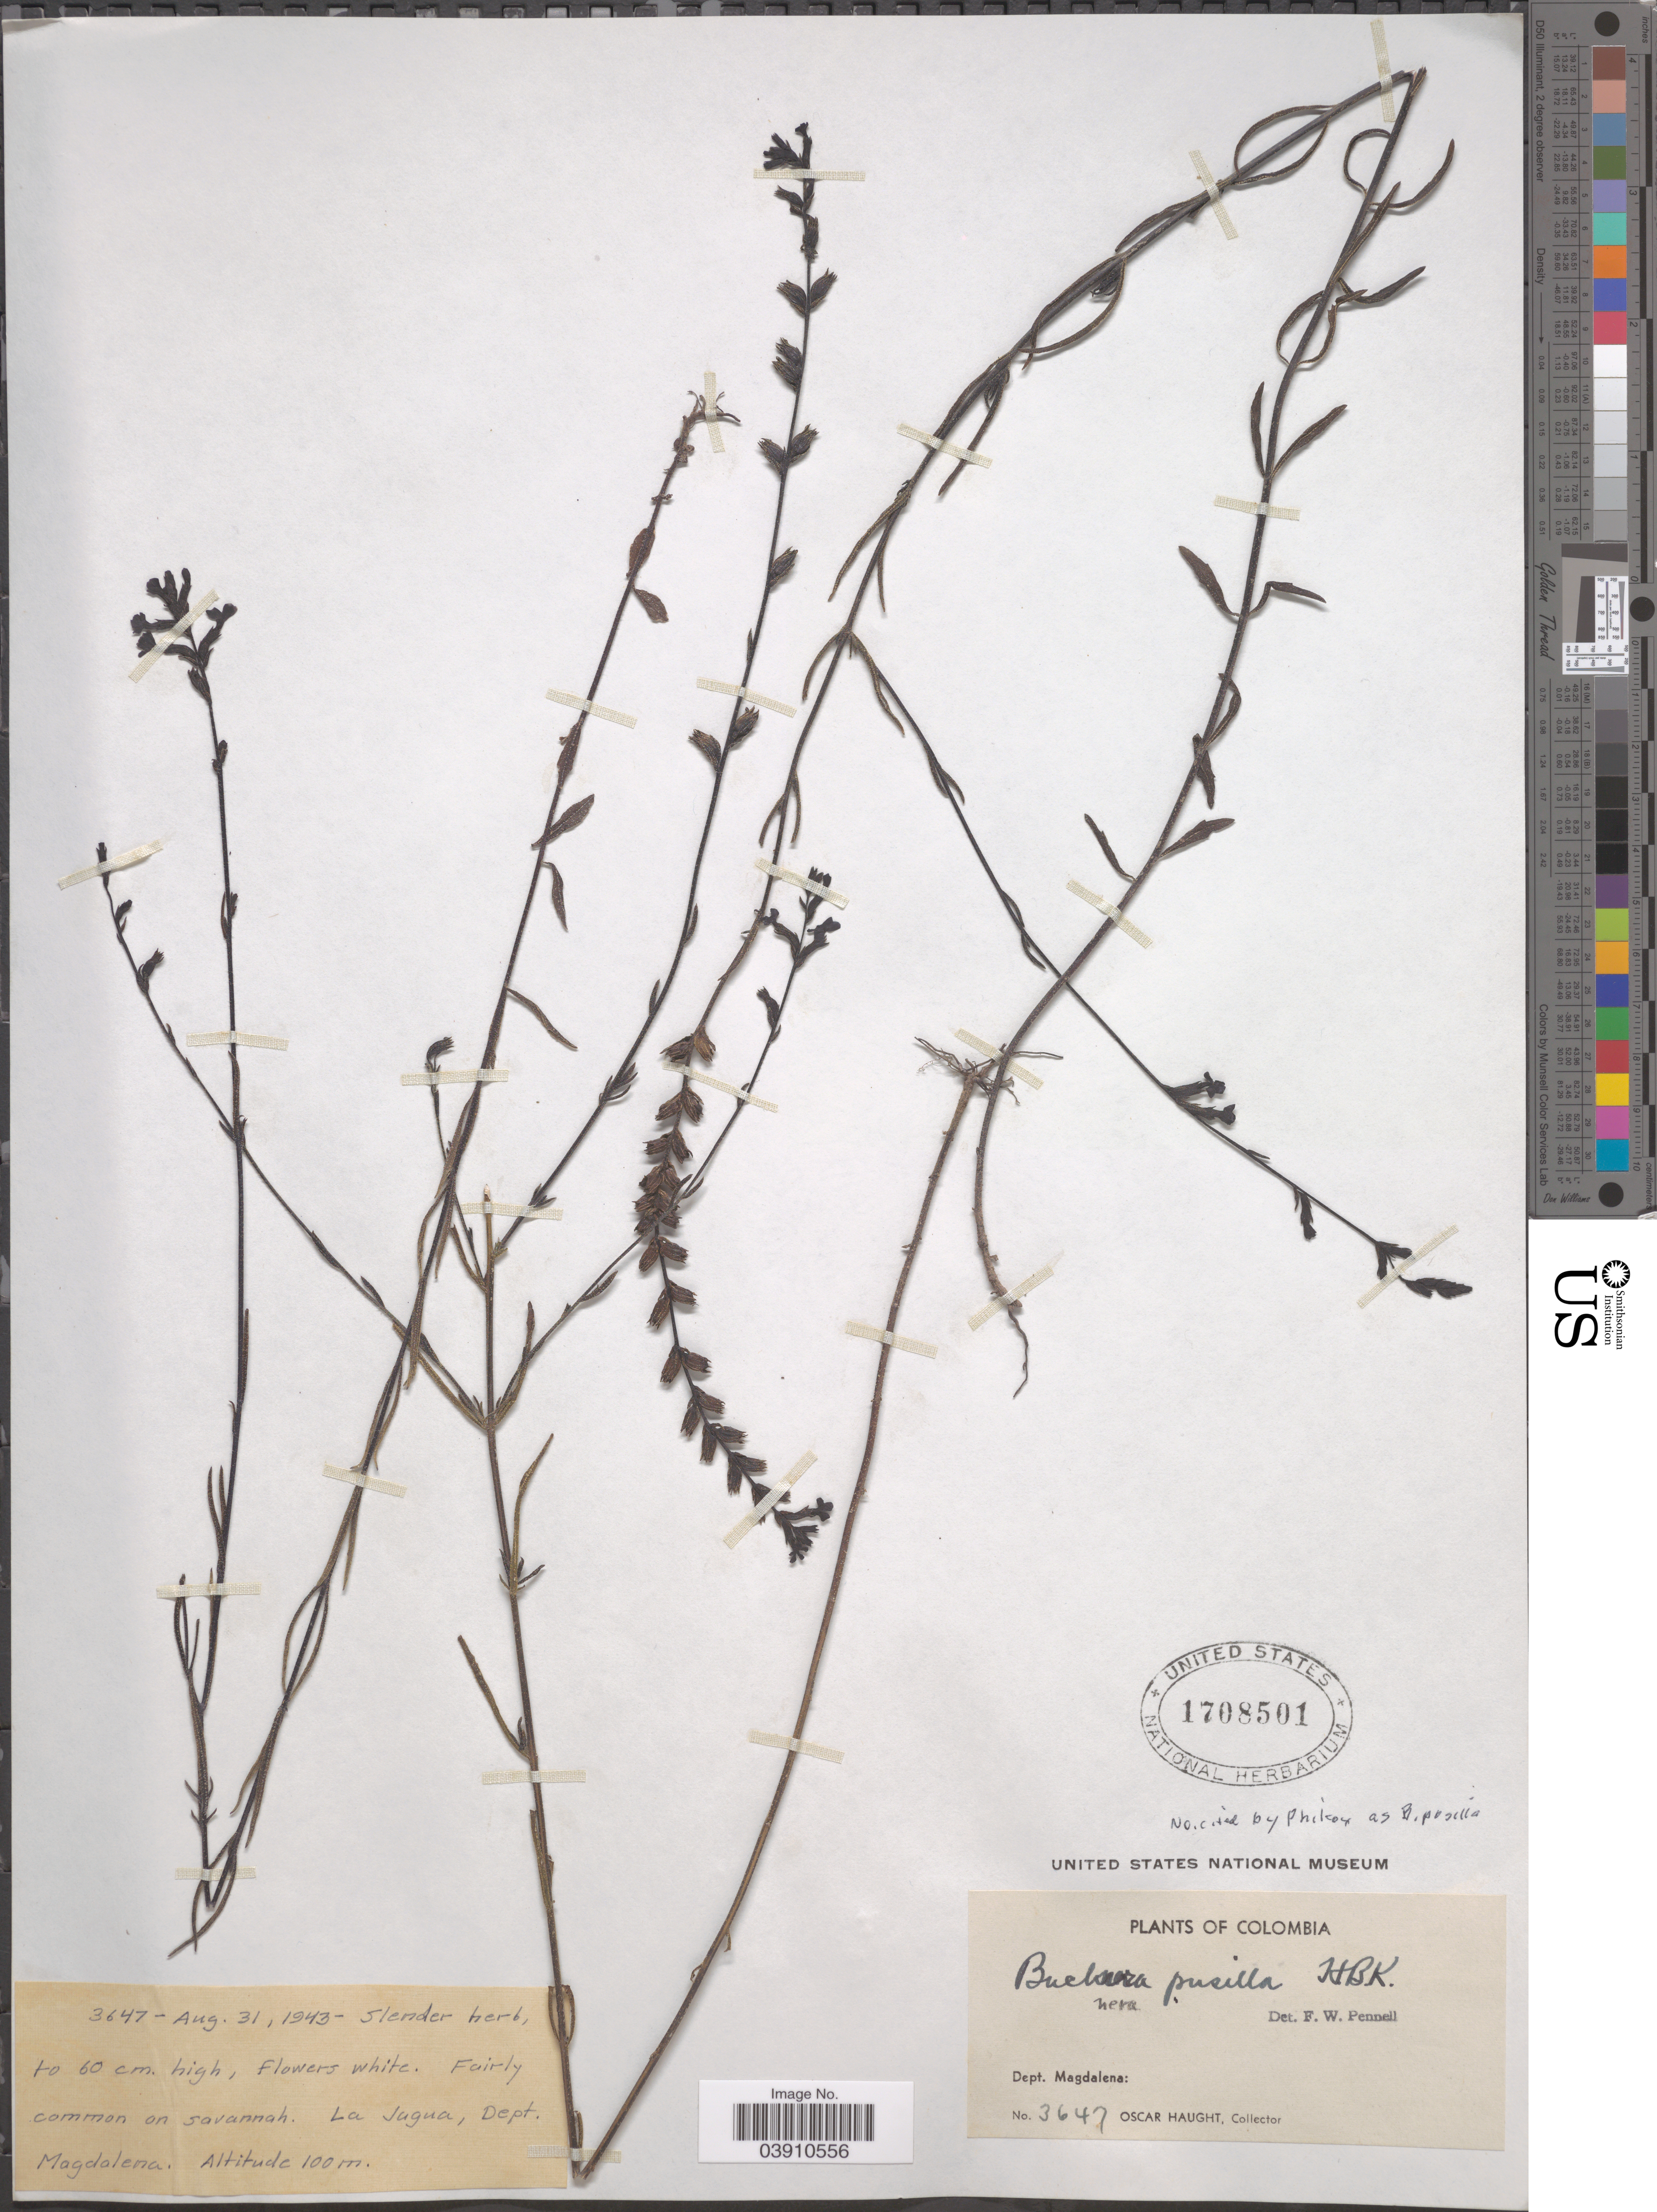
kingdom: Plantae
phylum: Tracheophyta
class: Magnoliopsida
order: Lamiales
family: Orobanchaceae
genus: Buchnera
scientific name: Buchnera pusilla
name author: Kunth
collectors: O. L. Haught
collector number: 3647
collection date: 1943-08-31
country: Colombia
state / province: Magdalena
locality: La Jagua, Dept. Magdalena.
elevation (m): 100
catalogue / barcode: US 1708501